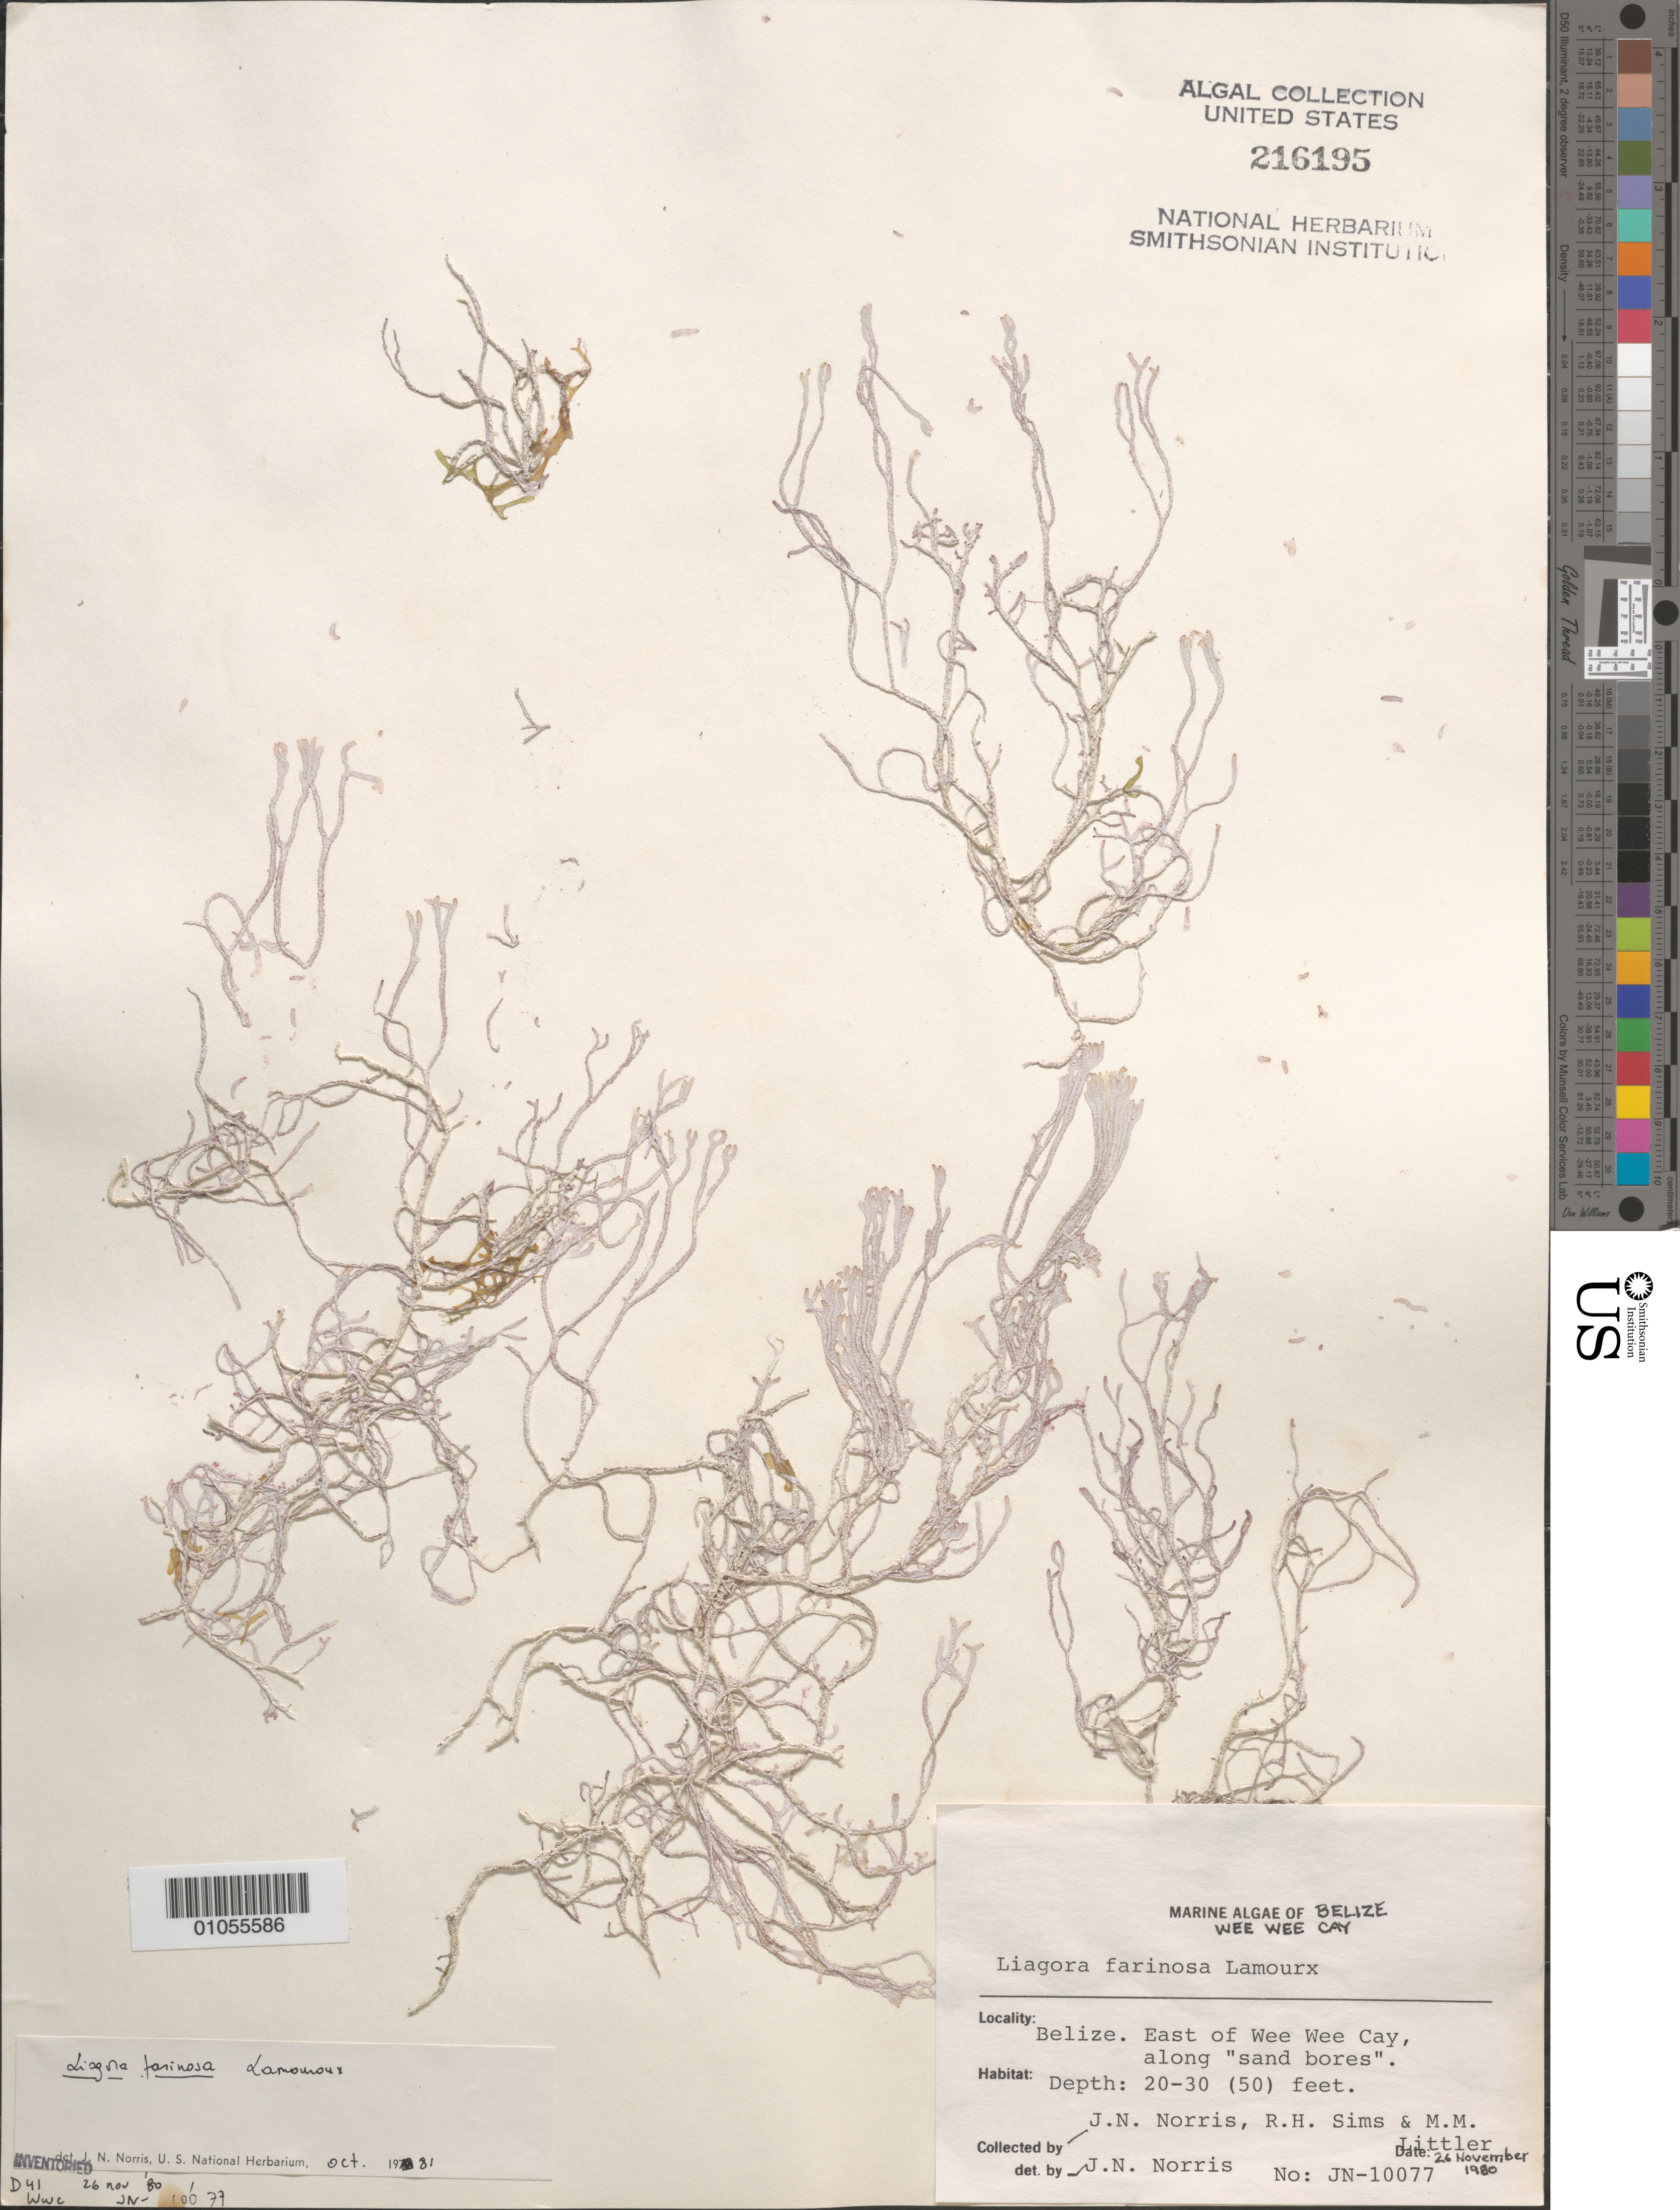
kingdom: Plantae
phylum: Rhodophyta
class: Florideophyceae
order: Nemaliales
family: Liagoraceae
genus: Liagora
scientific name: Liagora farinosa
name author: J.V.Lamouroux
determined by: Norris, James N.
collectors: J. N. Norris, R. H. Sims & M. M. Littler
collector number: JN-10077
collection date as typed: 26 Nov 1980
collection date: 1980-11-26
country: Belize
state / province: Stann Creek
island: Wee Wee Cay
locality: East of Wee Wee Cay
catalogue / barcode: US 216195